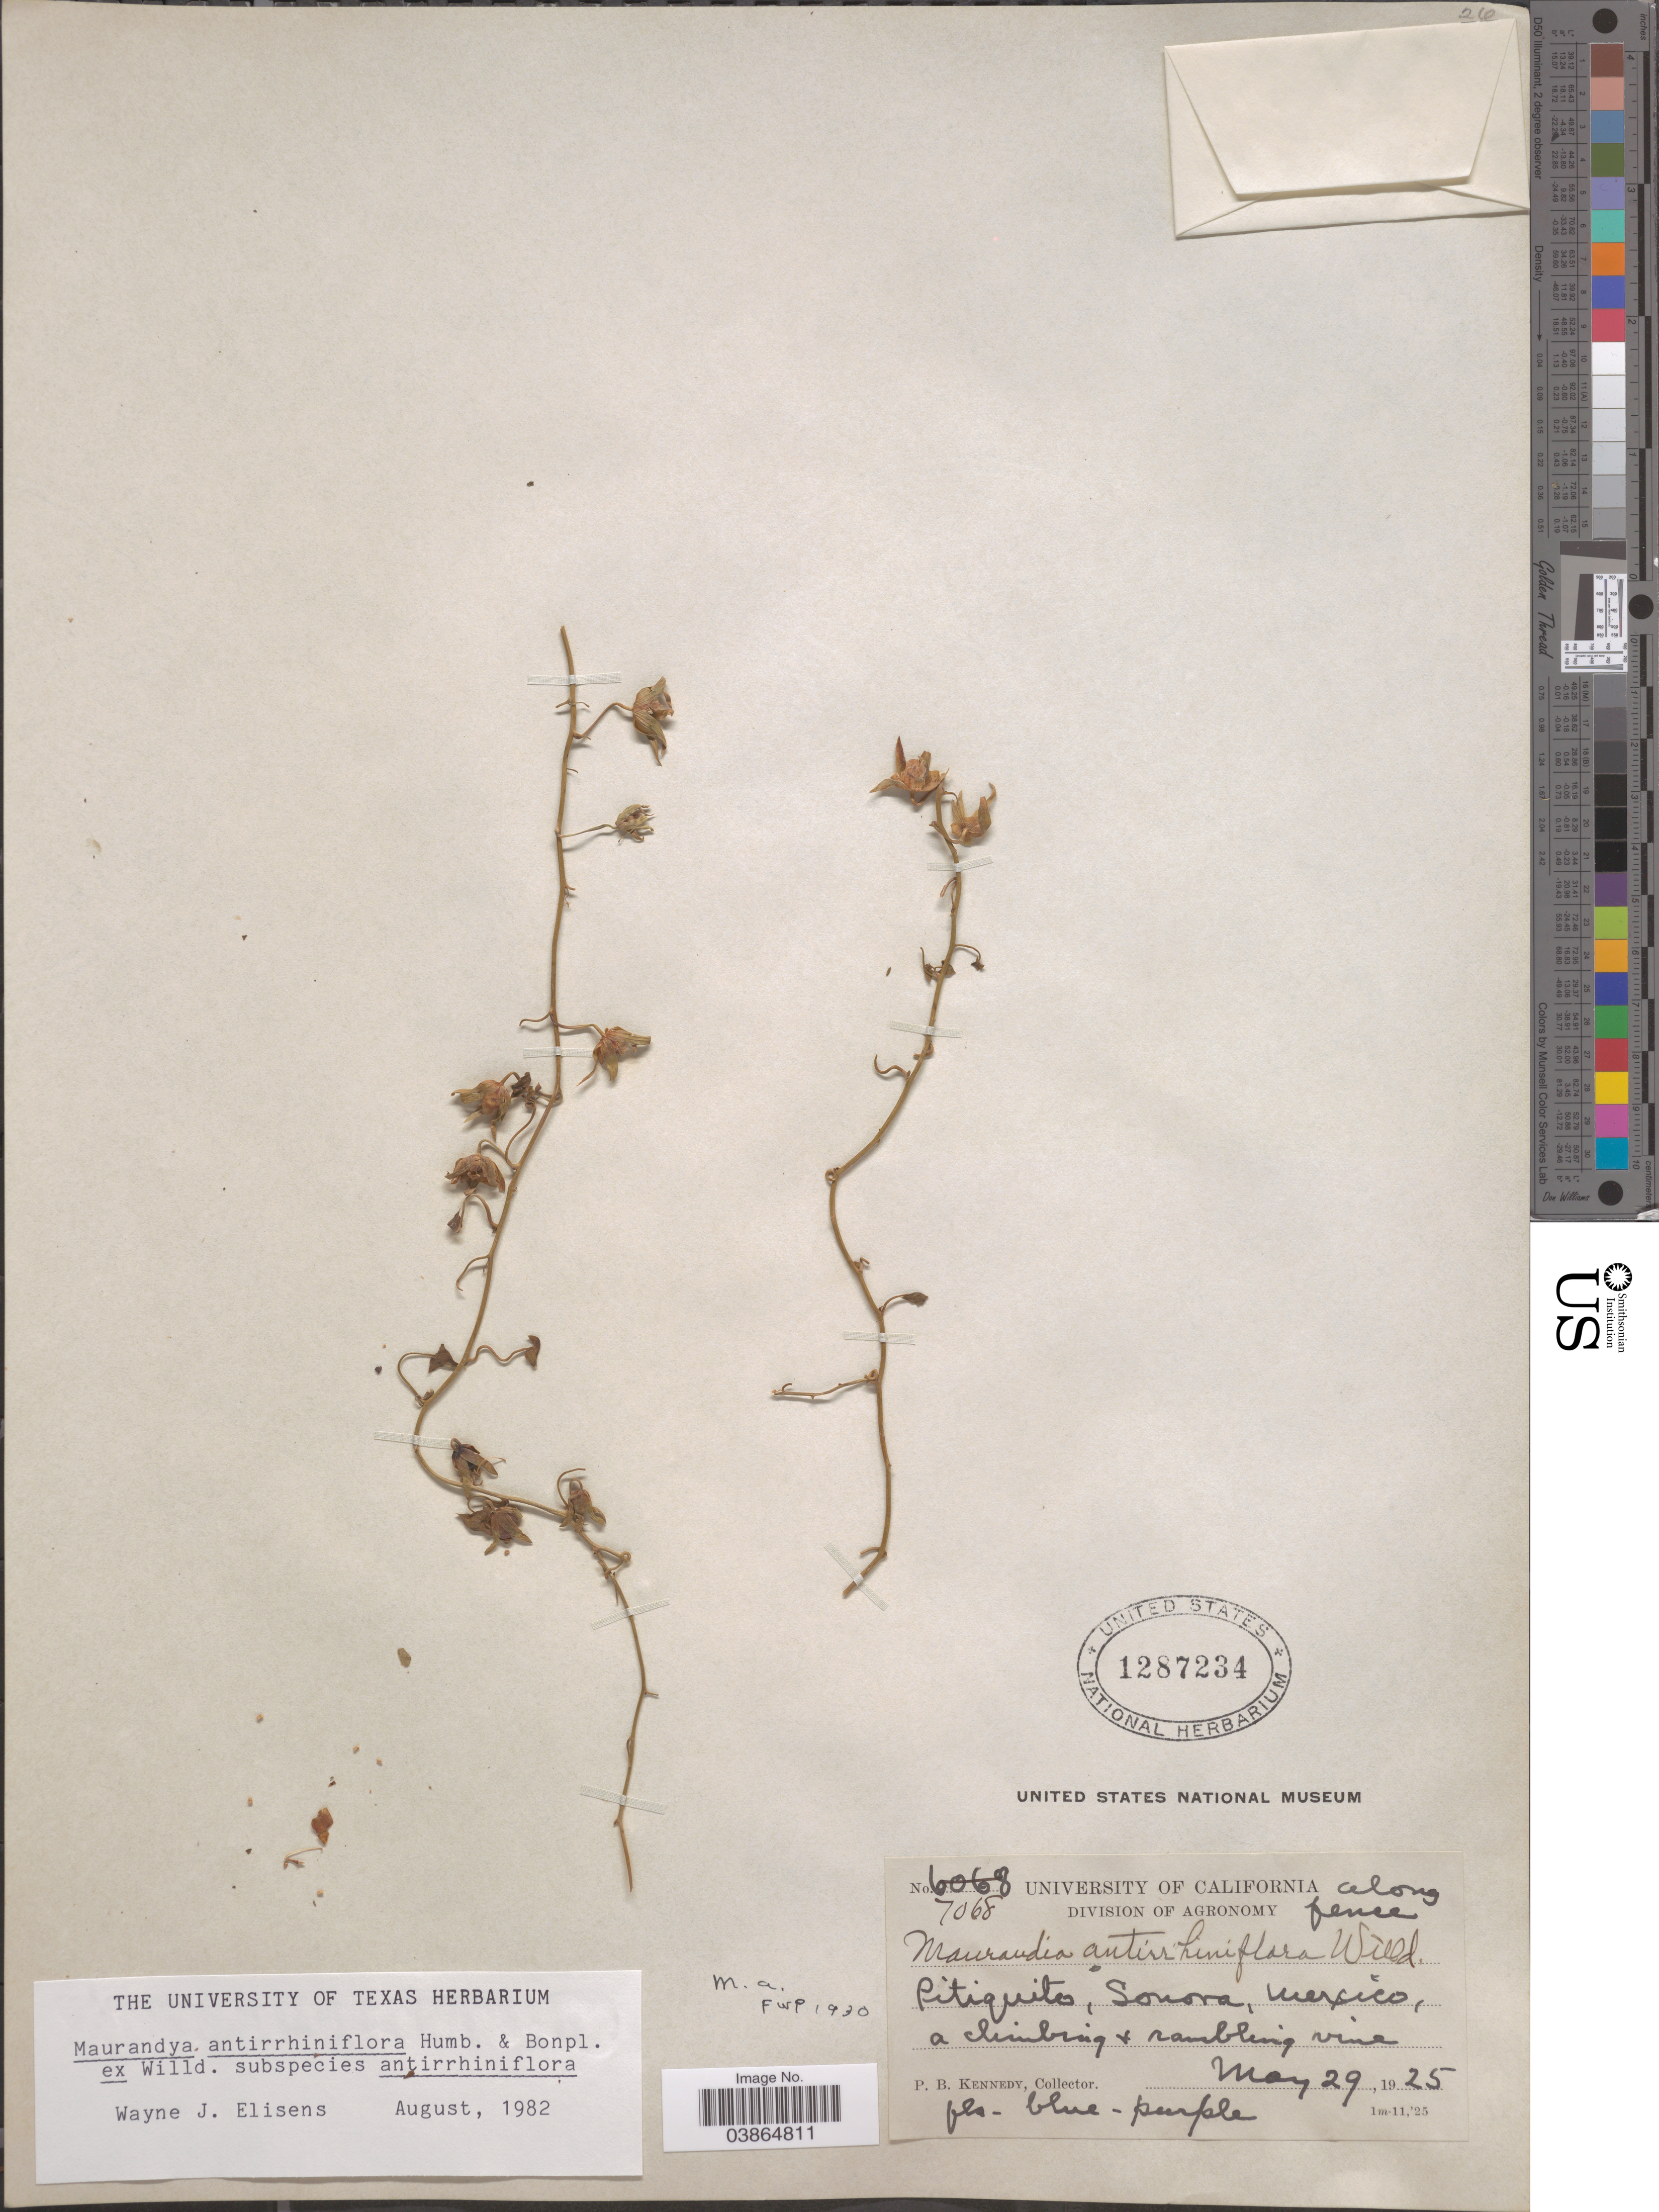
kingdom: Plantae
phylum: Tracheophyta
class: Magnoliopsida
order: Lamiales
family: Plantaginaceae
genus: Maurandya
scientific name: Maurandya antirrhiniflora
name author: Humb. & Bonpl. ex Willd.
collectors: P. B. Kennedy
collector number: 7068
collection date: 1925-05-29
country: Mexico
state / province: Sonora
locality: Pitiquito.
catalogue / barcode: US 1287234